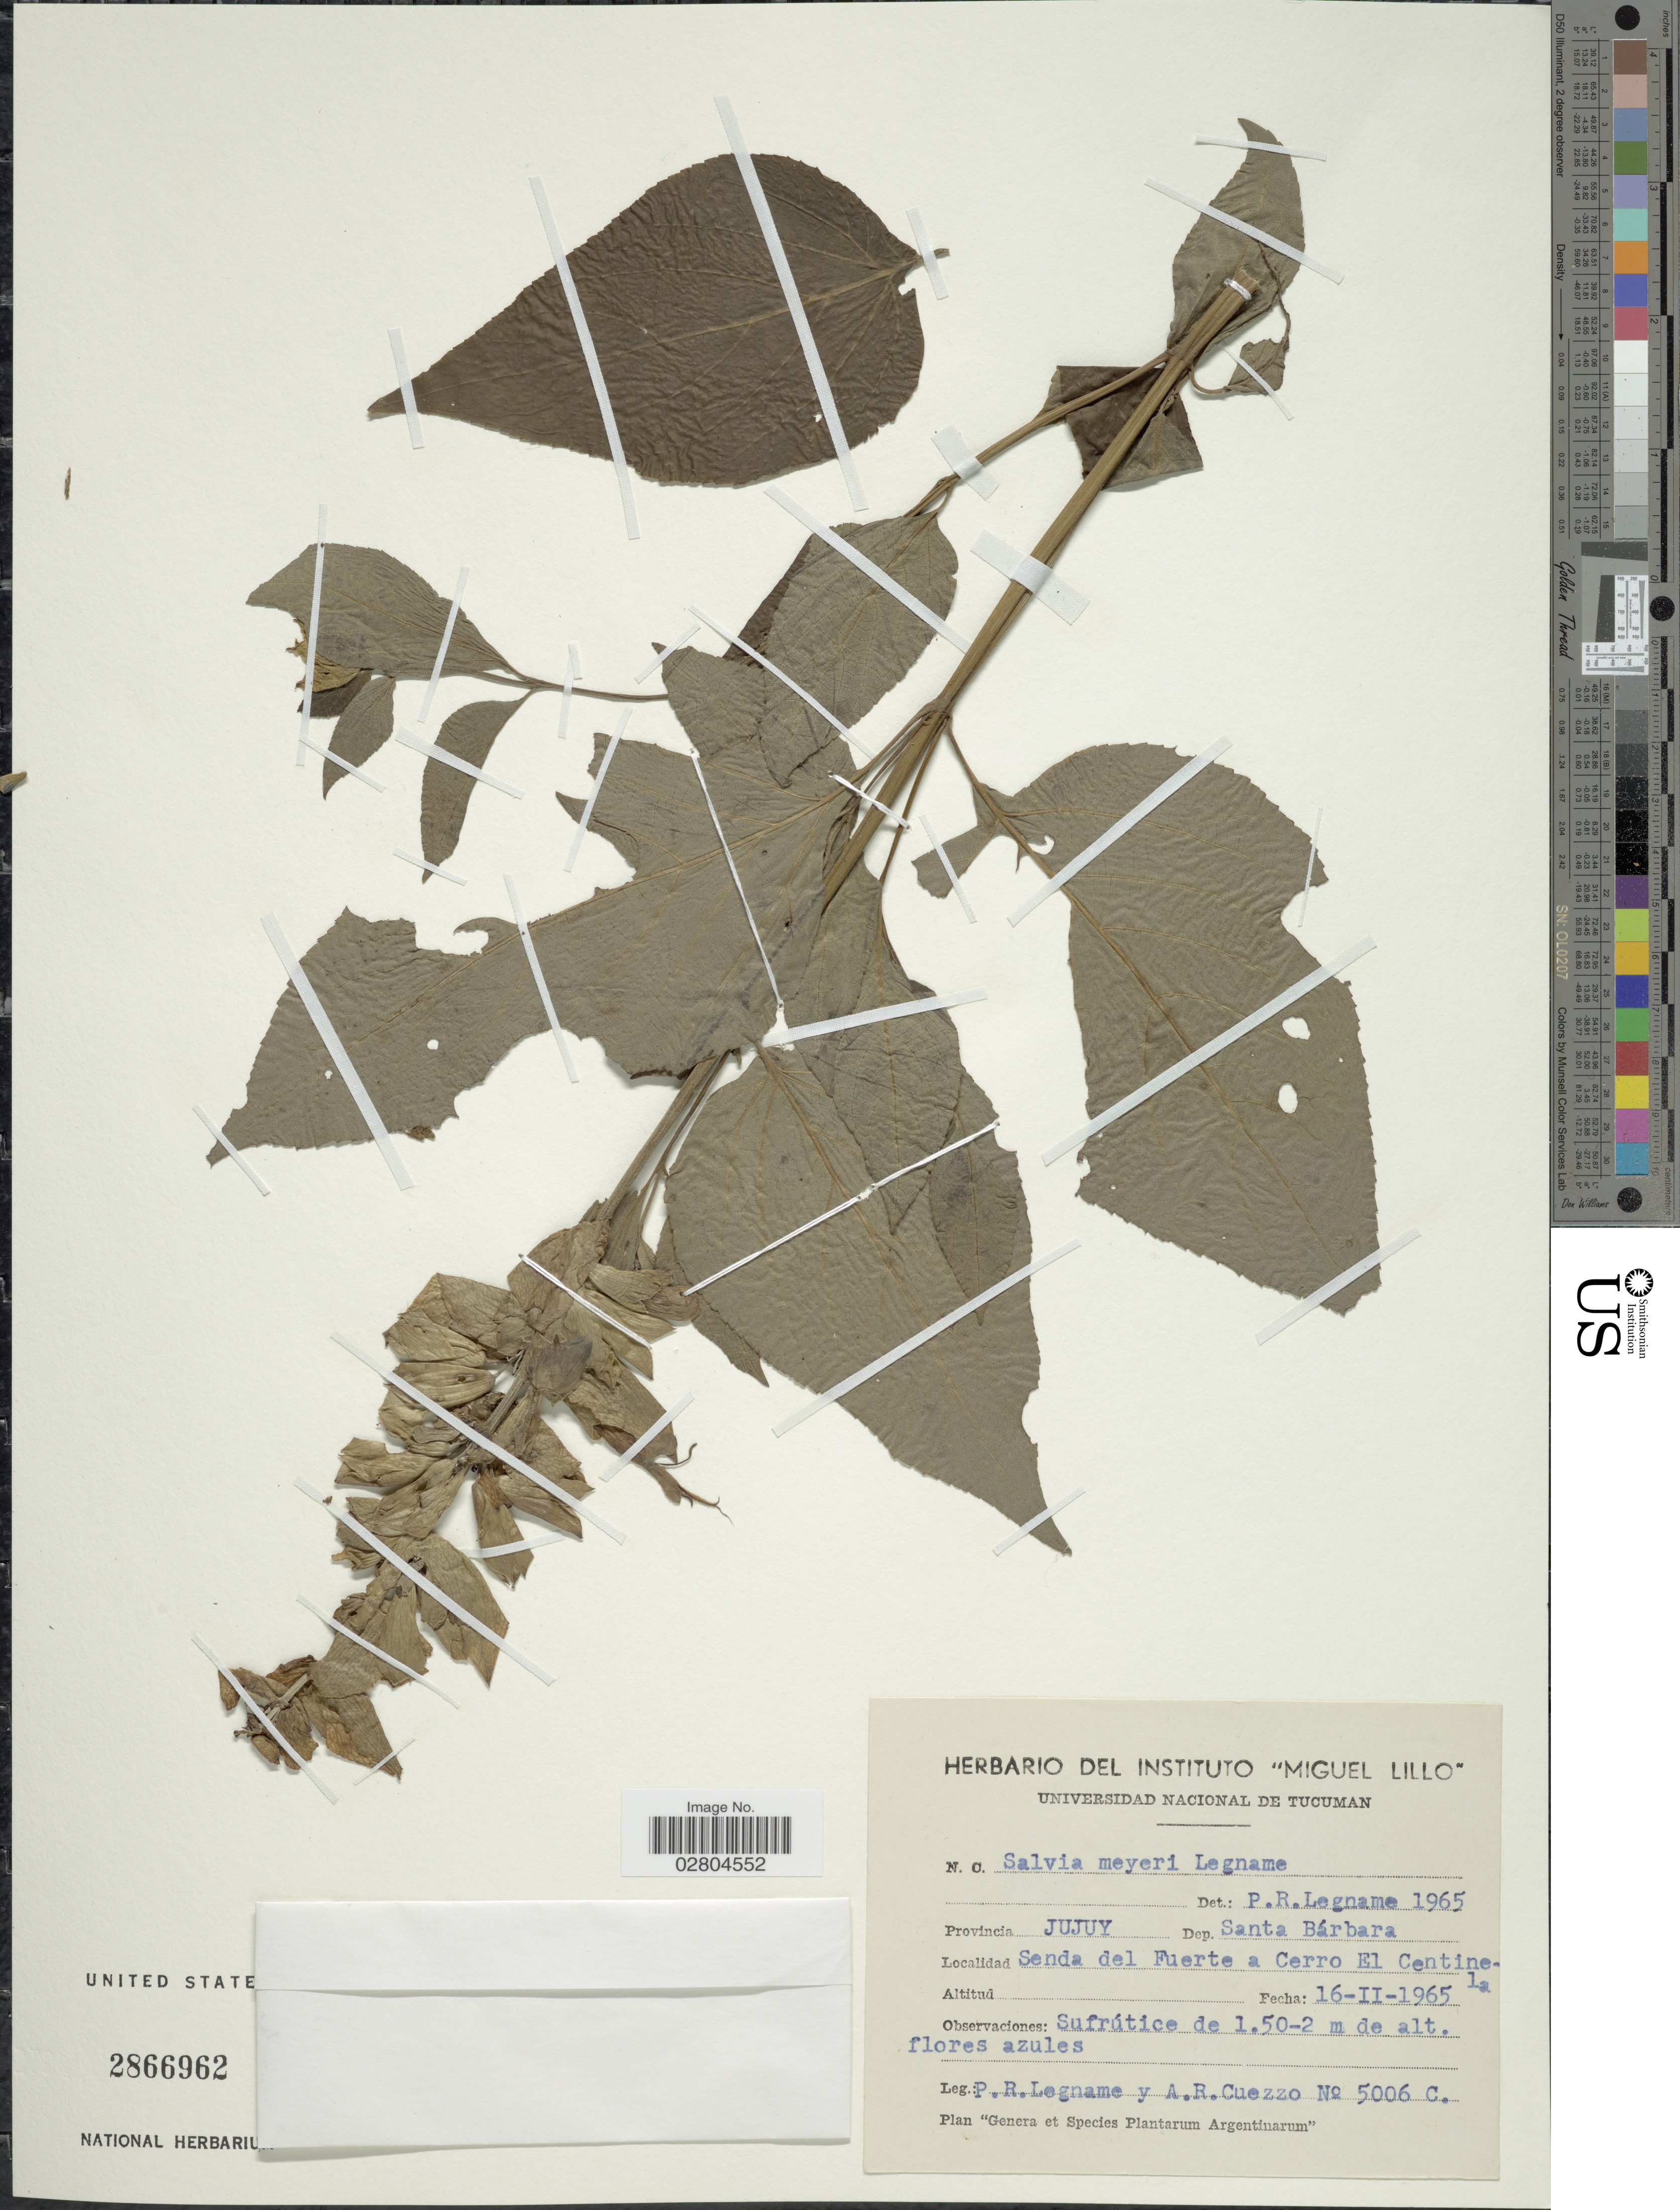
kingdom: Plantae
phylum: Tracheophyta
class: Magnoliopsida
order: Lamiales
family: Lamiaceae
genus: Salvia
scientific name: Salvia meyeri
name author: Legname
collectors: P. R. Legname & A. Cuezzo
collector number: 5006C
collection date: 1965-02-16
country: Argentina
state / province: Jujuy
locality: Provincia Jujuy. Dep. Santa Bárbara. Senda del Fuerte a Cerro El Centinela.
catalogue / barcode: US 2866962